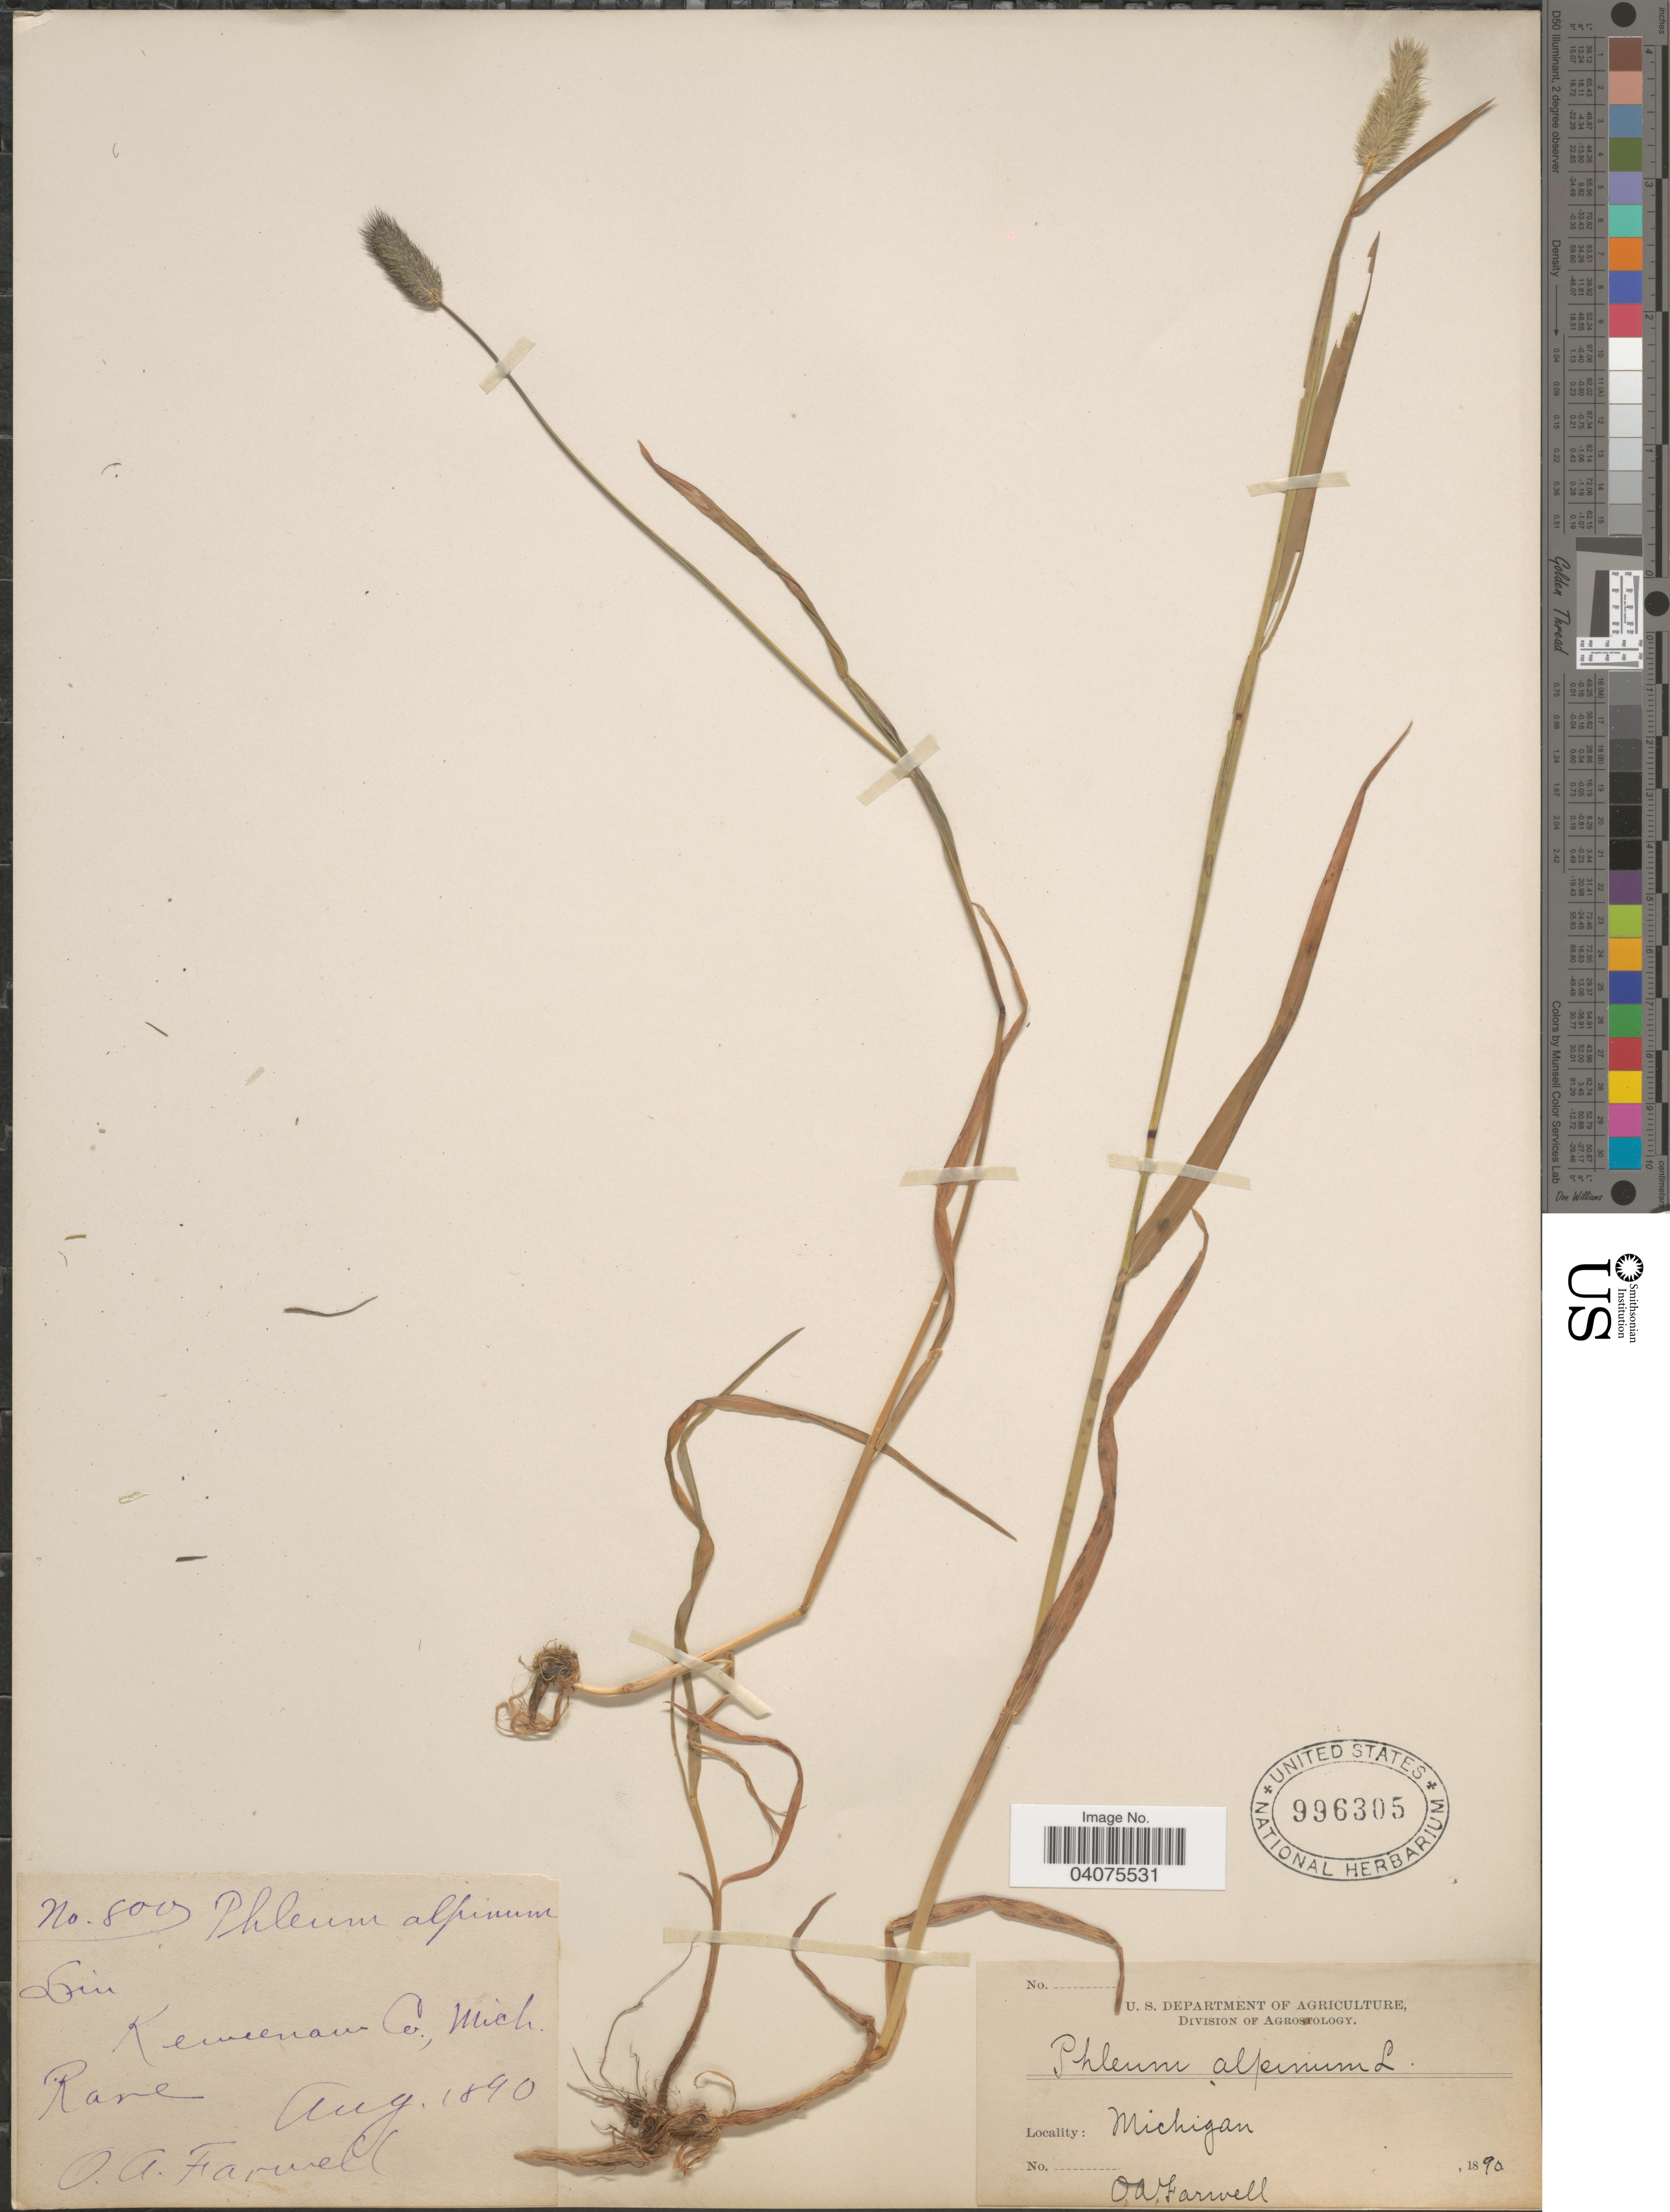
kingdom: Plantae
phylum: Tracheophyta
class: Liliopsida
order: Poales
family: Poaceae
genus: Phleum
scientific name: Phleum alpinum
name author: L.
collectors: O. Farwell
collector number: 800*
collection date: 1890-08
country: United States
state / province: Michigan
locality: Keweenaw Co.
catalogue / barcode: US 996305